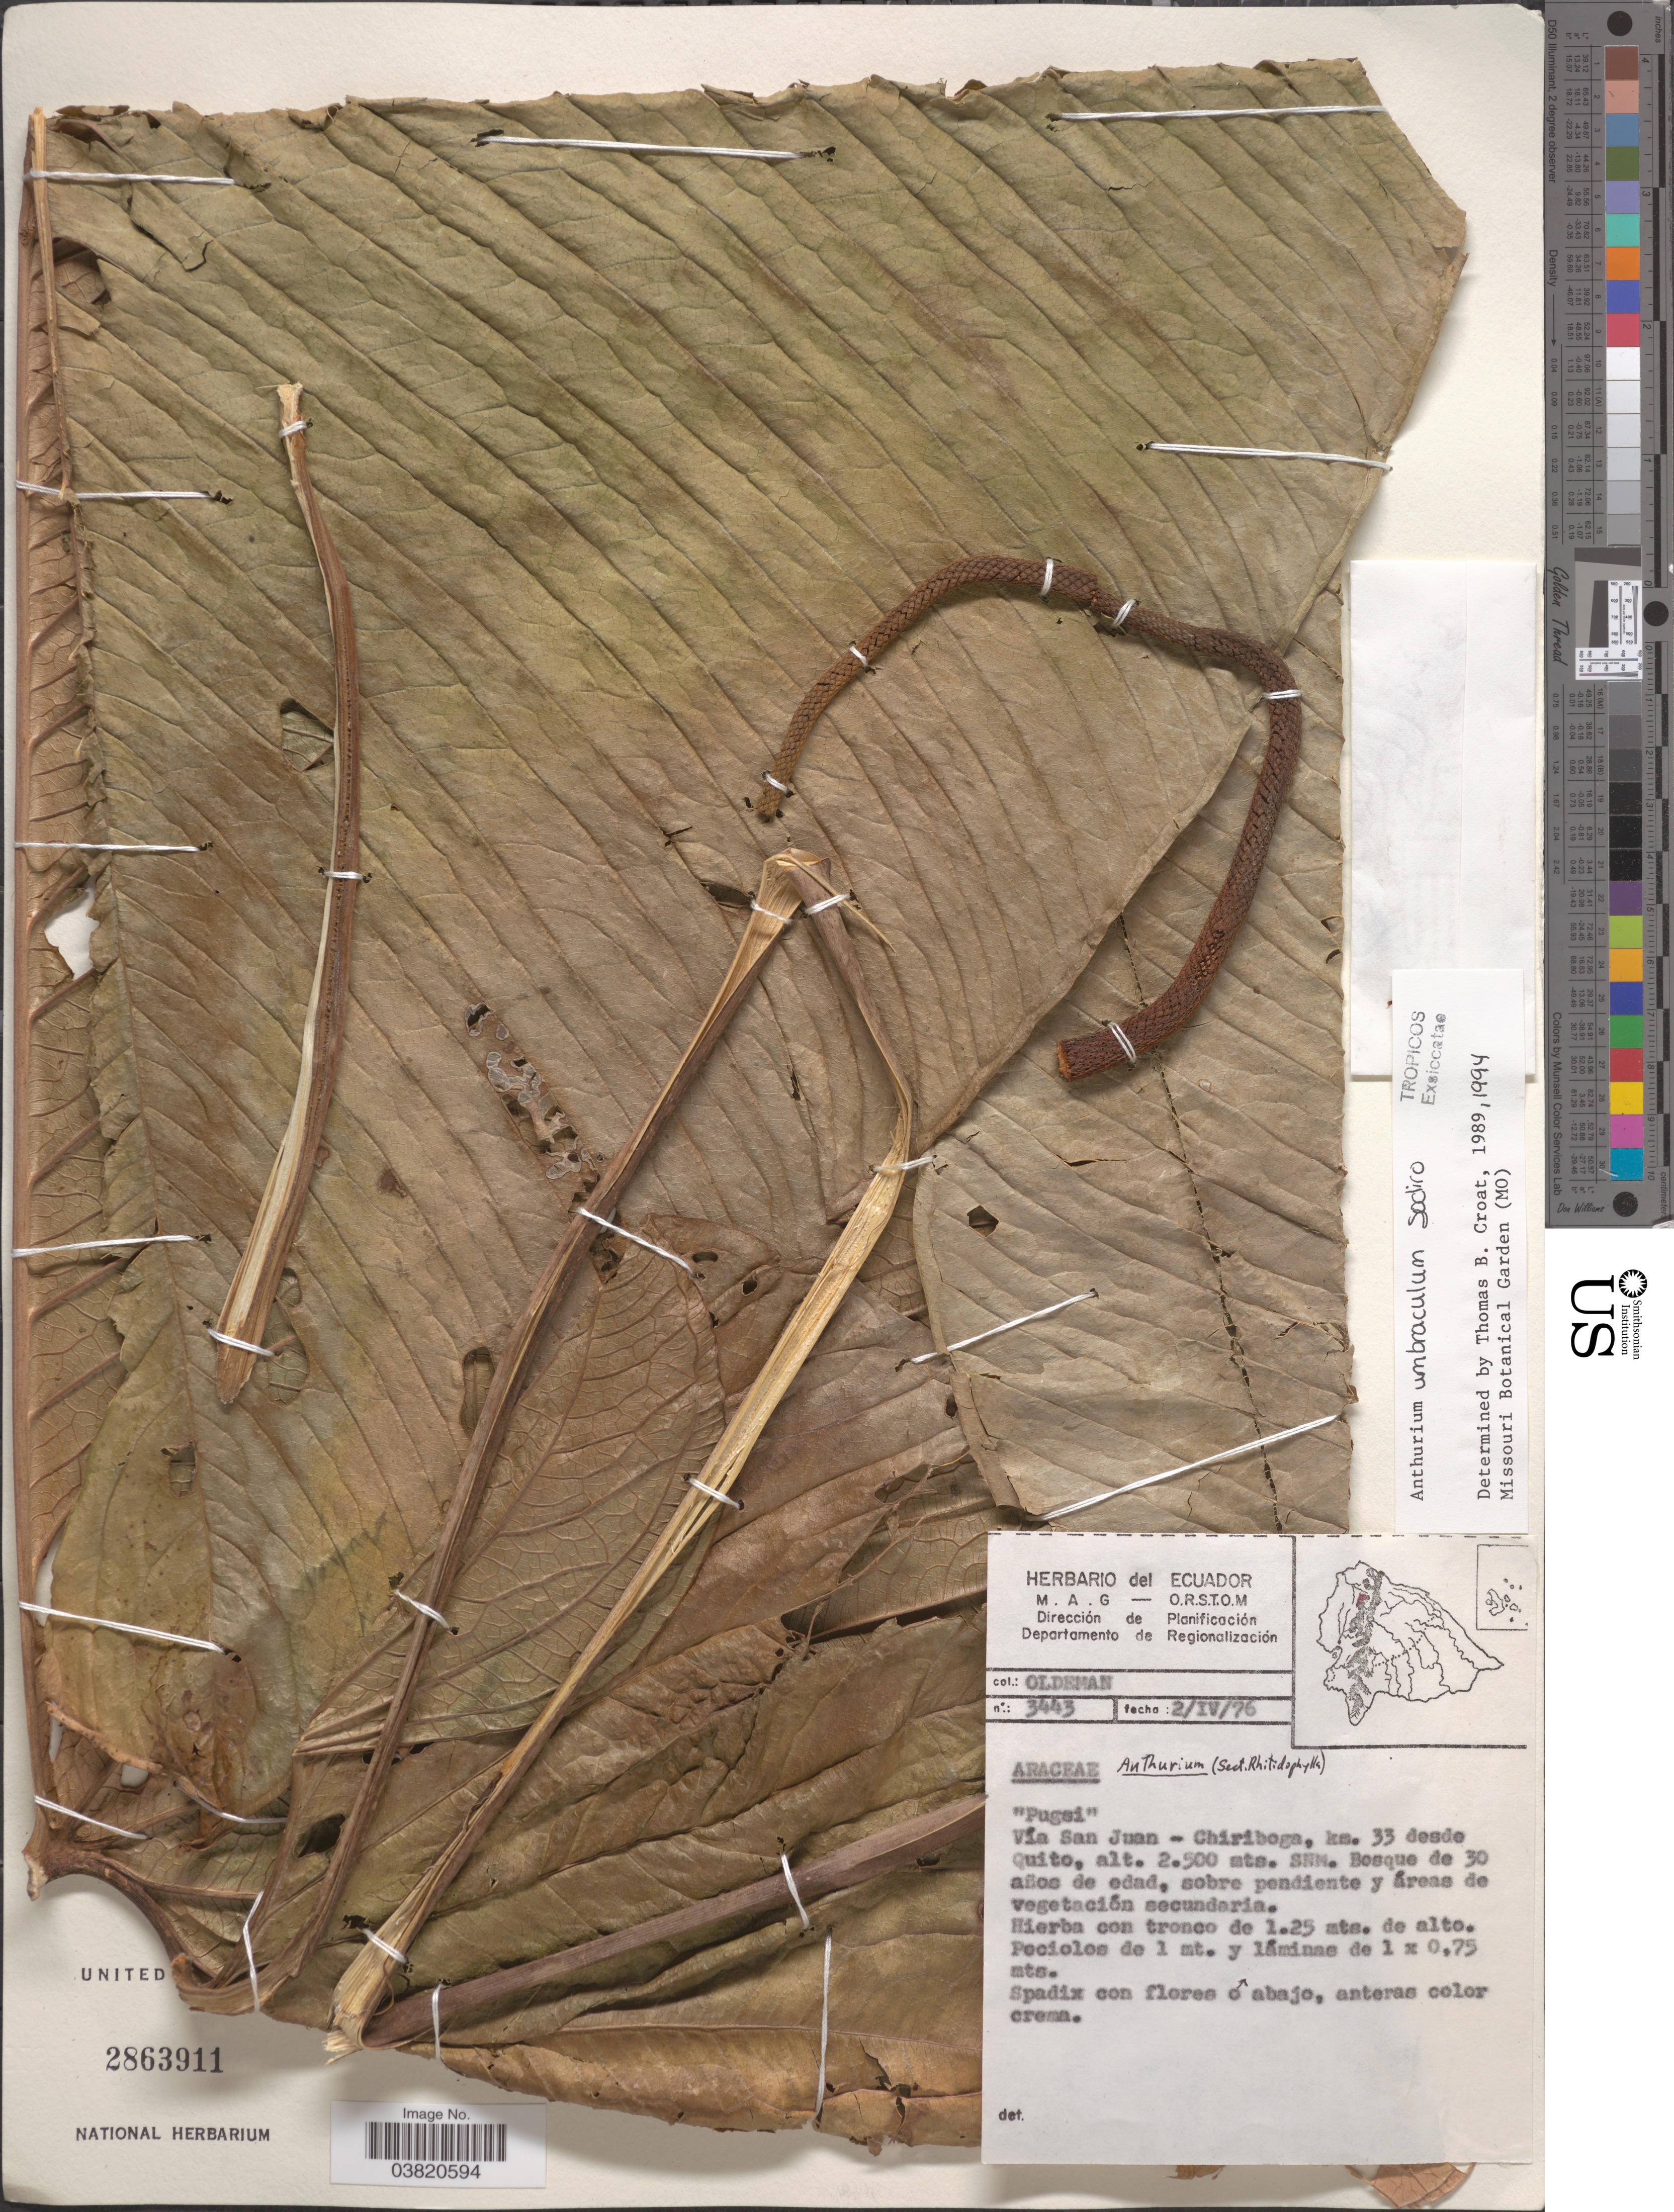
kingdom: Plantae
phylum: Tracheophyta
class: Liliopsida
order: Alismatales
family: Araceae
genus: Anthurium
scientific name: Anthurium umbricola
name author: Engl.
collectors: -- Oldeman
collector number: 3443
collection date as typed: Transcribed d/m/y: 2/4/76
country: Ecuador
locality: Pugsi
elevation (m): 2500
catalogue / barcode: US 2863911